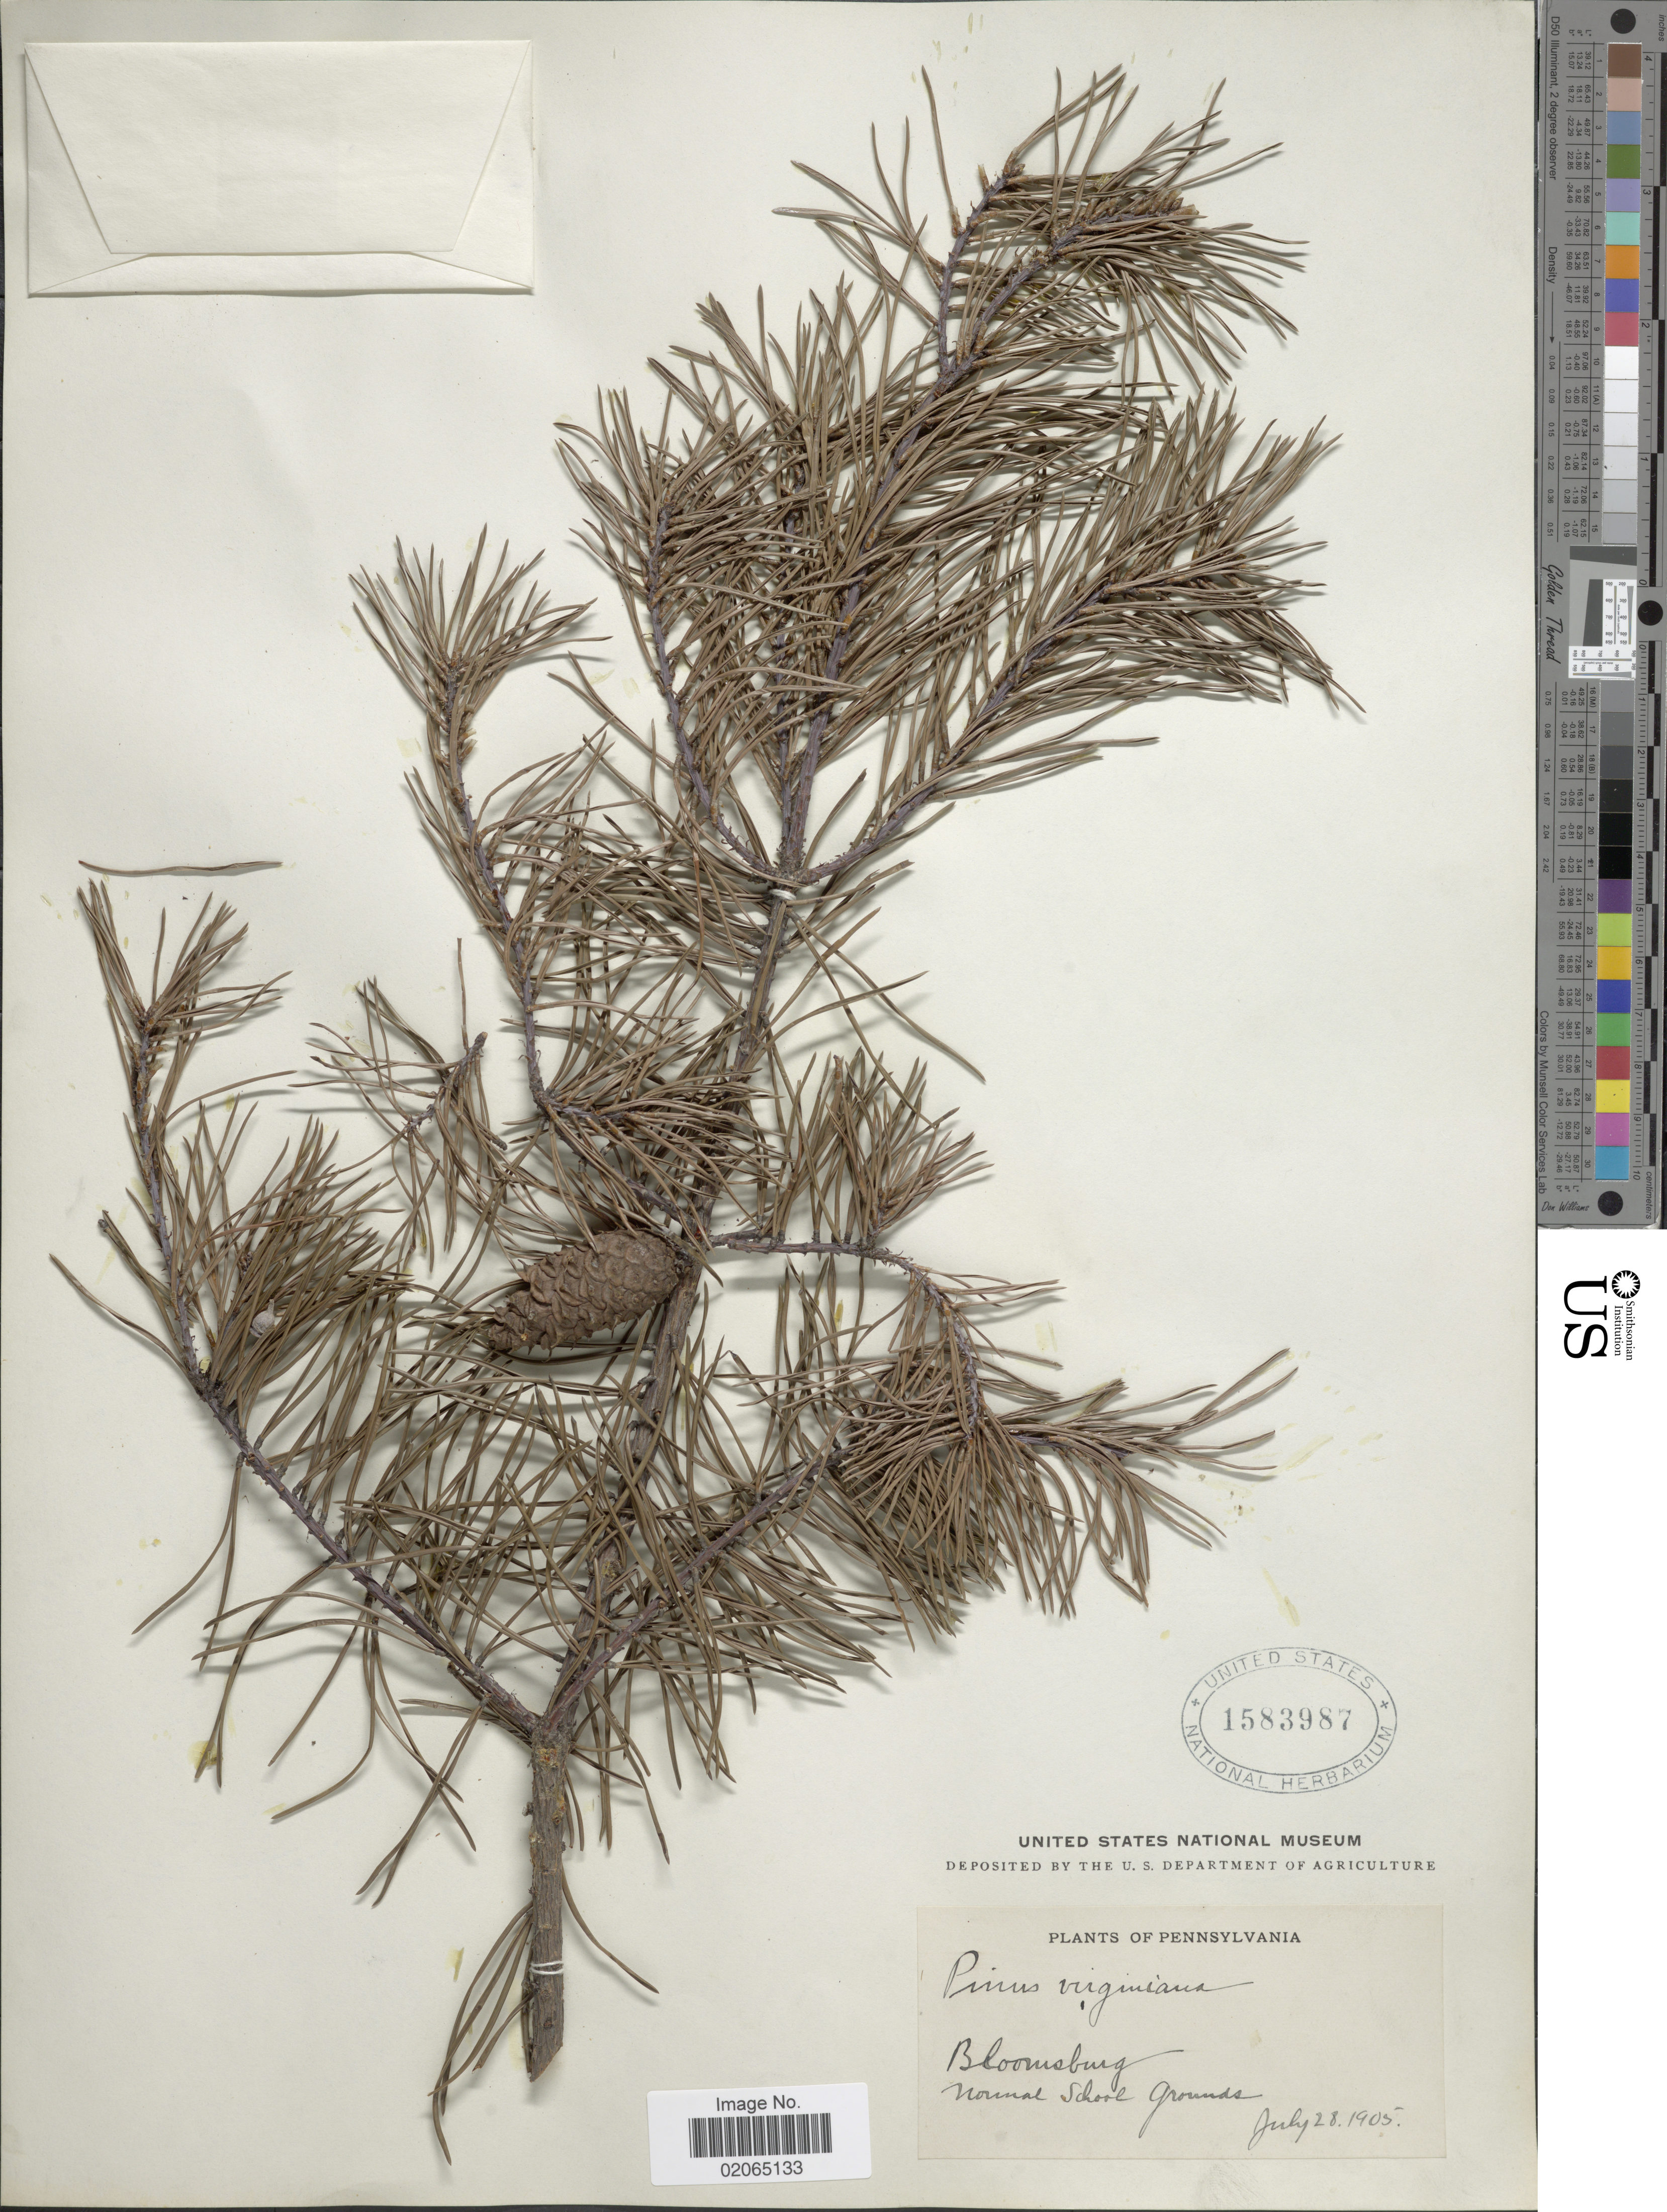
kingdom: Plantae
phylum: Tracheophyta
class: Pinopsida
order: Pinales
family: Pinaceae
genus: Pinus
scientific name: Pinus virginiana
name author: Mill.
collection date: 1905-07-28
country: United States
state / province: Pennsylvania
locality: Bloomsberg, Normal School Grounds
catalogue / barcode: US 1583987